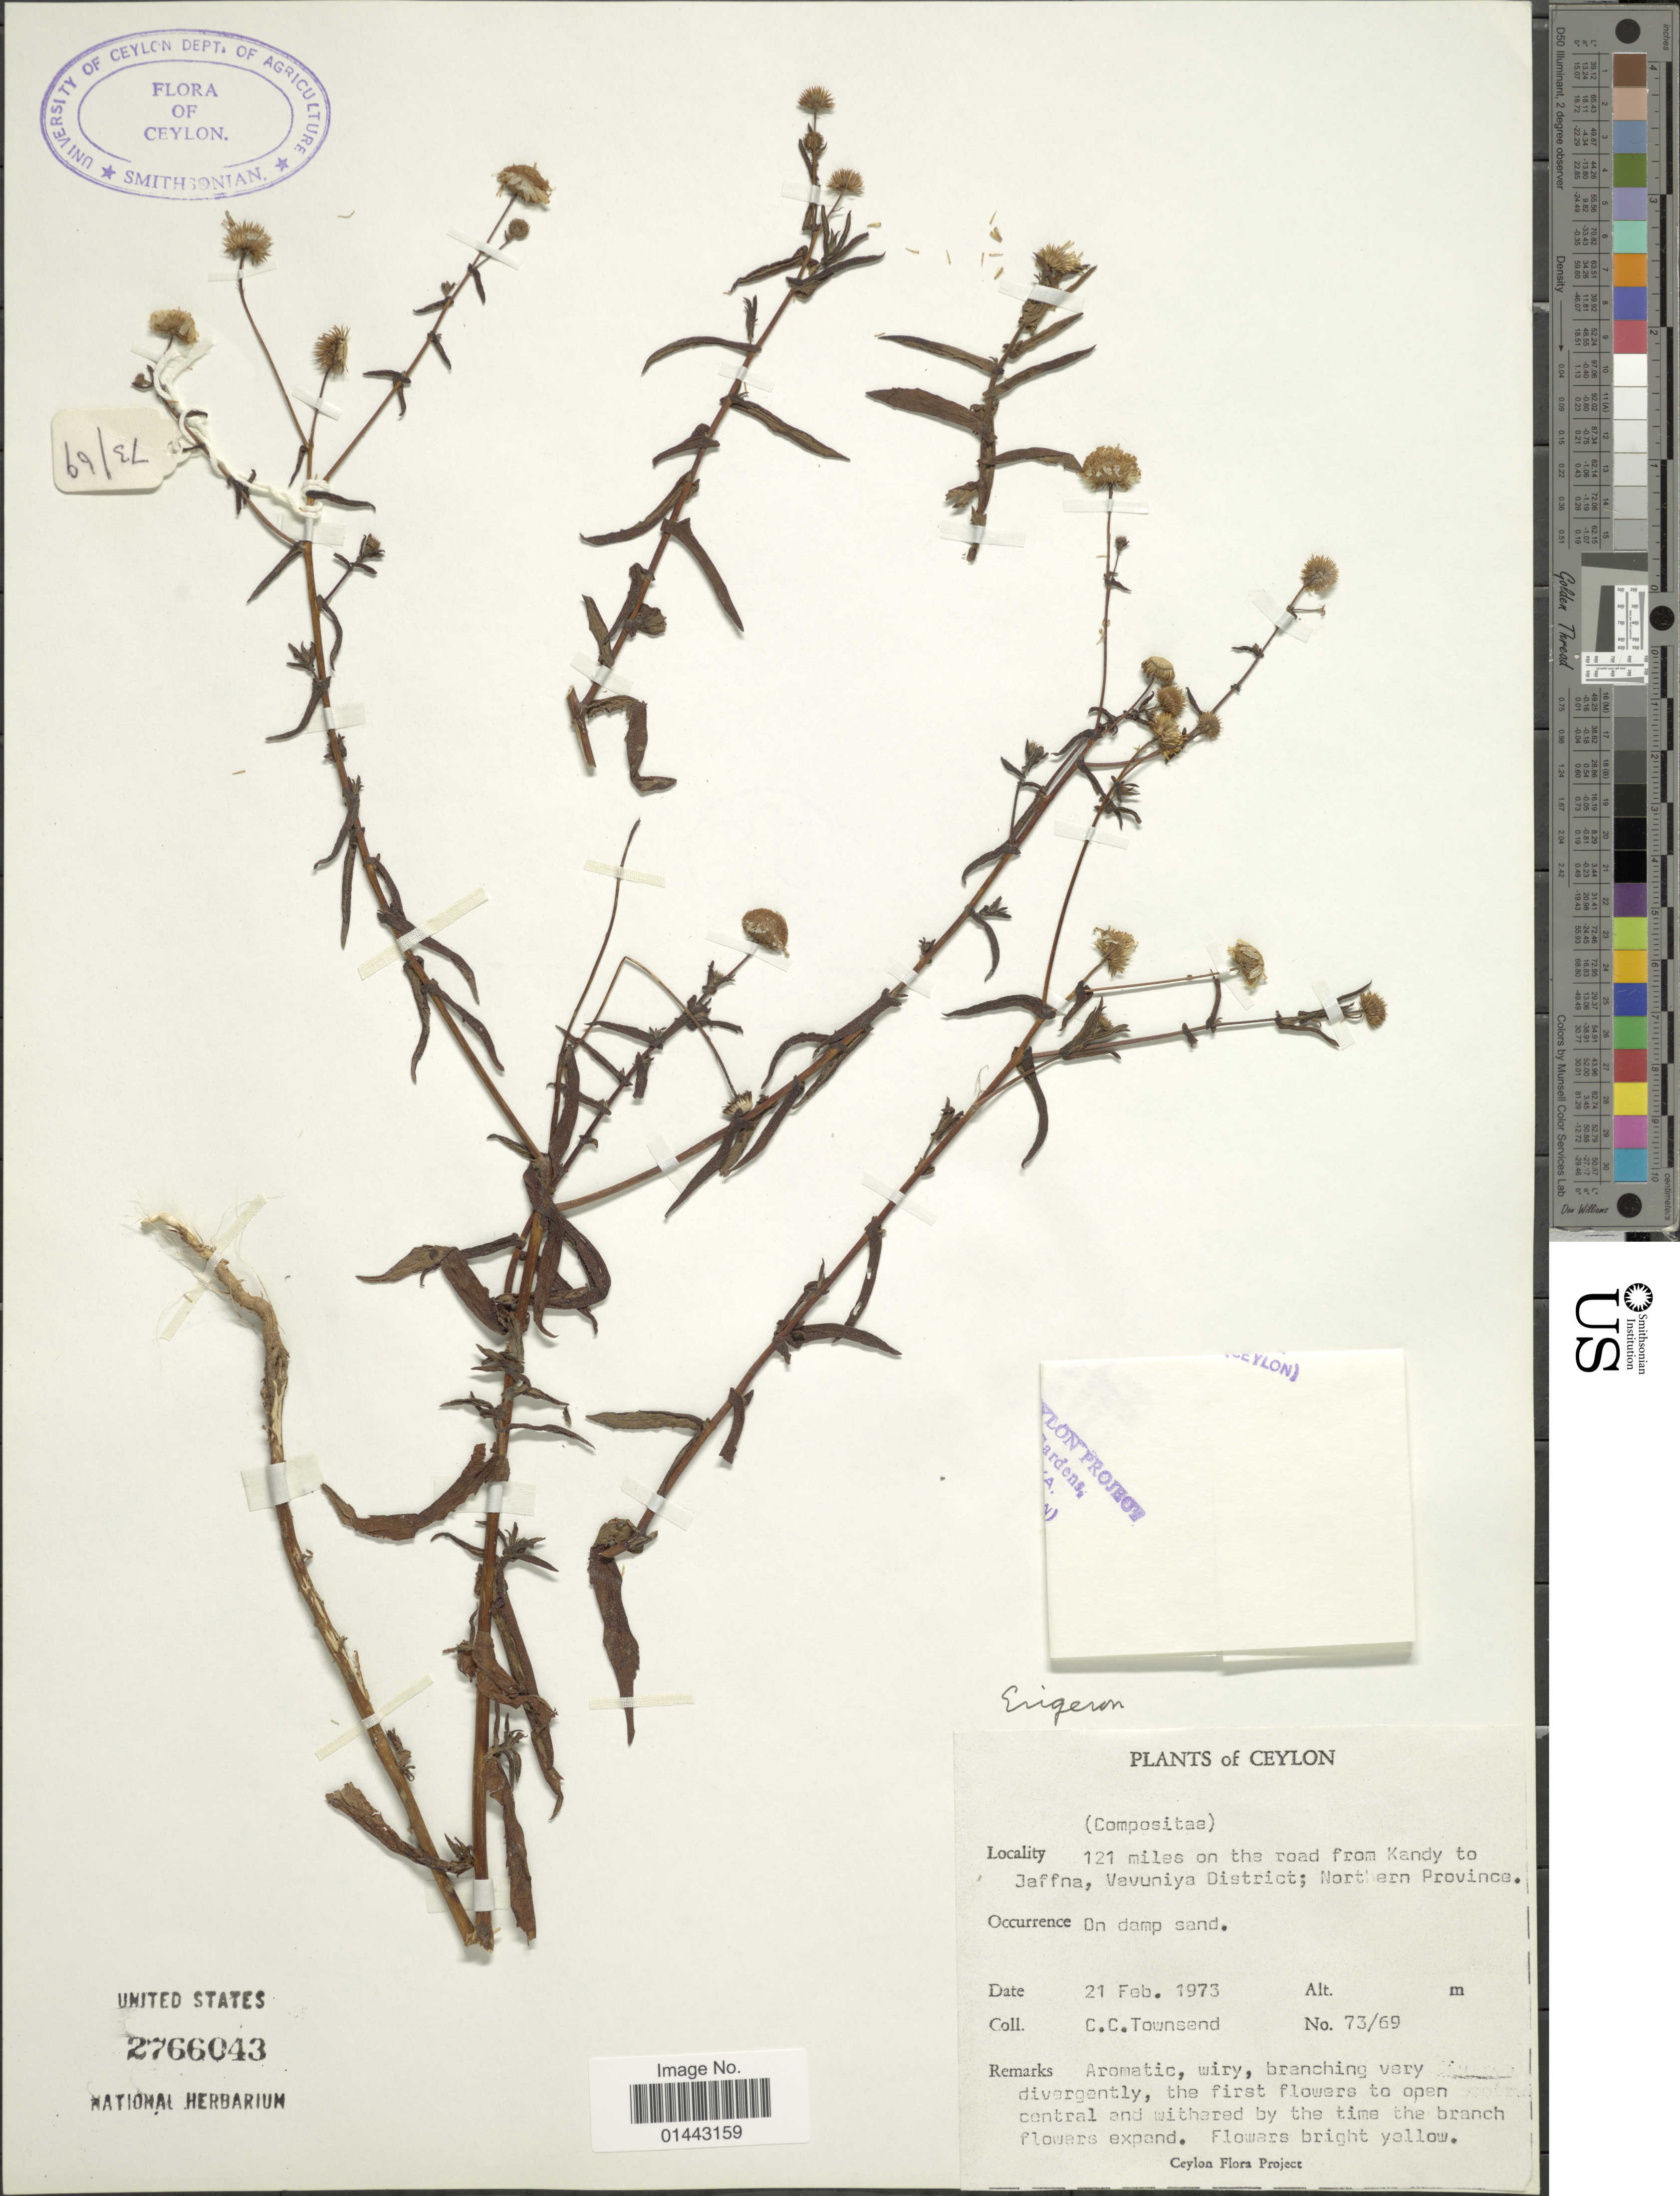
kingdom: Plantae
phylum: Tracheophyta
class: Magnoliopsida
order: Asterales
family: Asteraceae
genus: Erigeron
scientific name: Erigeron sp.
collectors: C. C. Townsend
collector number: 73/69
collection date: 1973-02-21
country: Sri Lanka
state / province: Northern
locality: Ceylon, 121 miles on the road from Kandy t to Jaffna, Vavuniya District.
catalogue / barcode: US 2766043